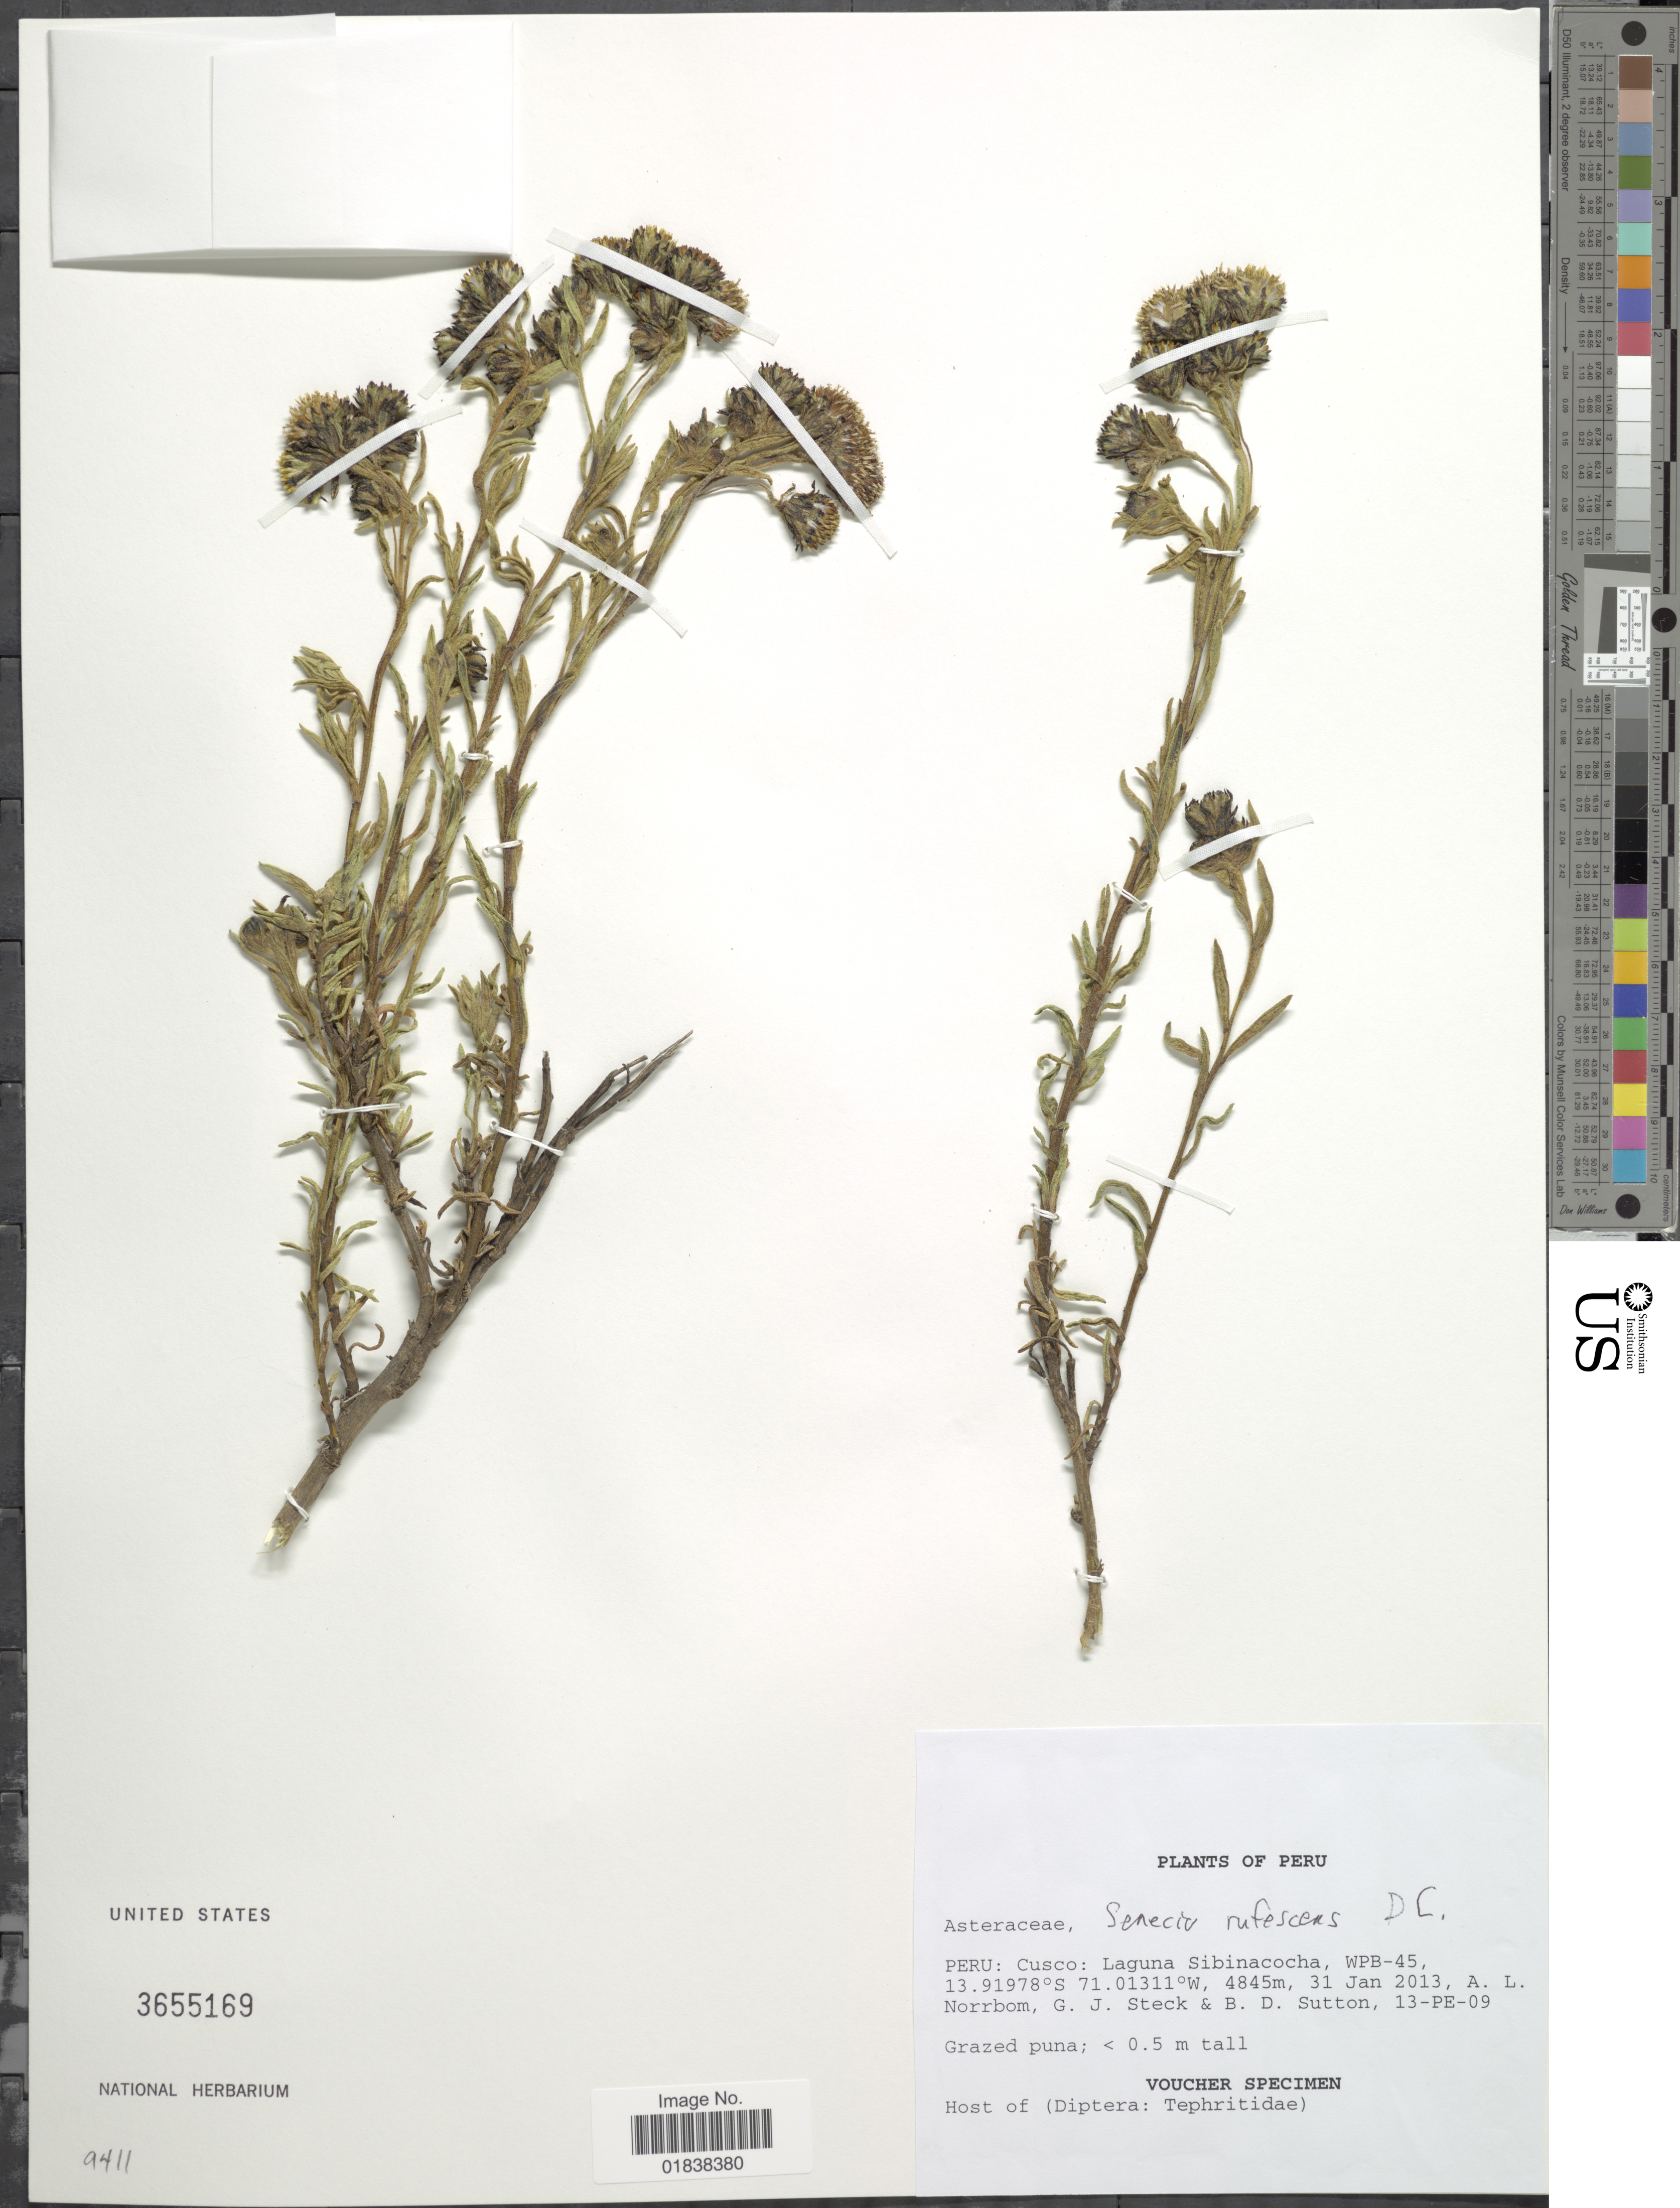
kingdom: Plantae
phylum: Tracheophyta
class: Magnoliopsida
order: Asterales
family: Asteraceae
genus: Senecio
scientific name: Senecio rufescens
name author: DC.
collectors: A. L. Norrbom, G. Steck & B. Sutton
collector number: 13-PE-09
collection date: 2013-01-31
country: Peru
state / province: Cusco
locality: Laguna Sibinacocha, WPB-45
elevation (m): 4845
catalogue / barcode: US 3655169